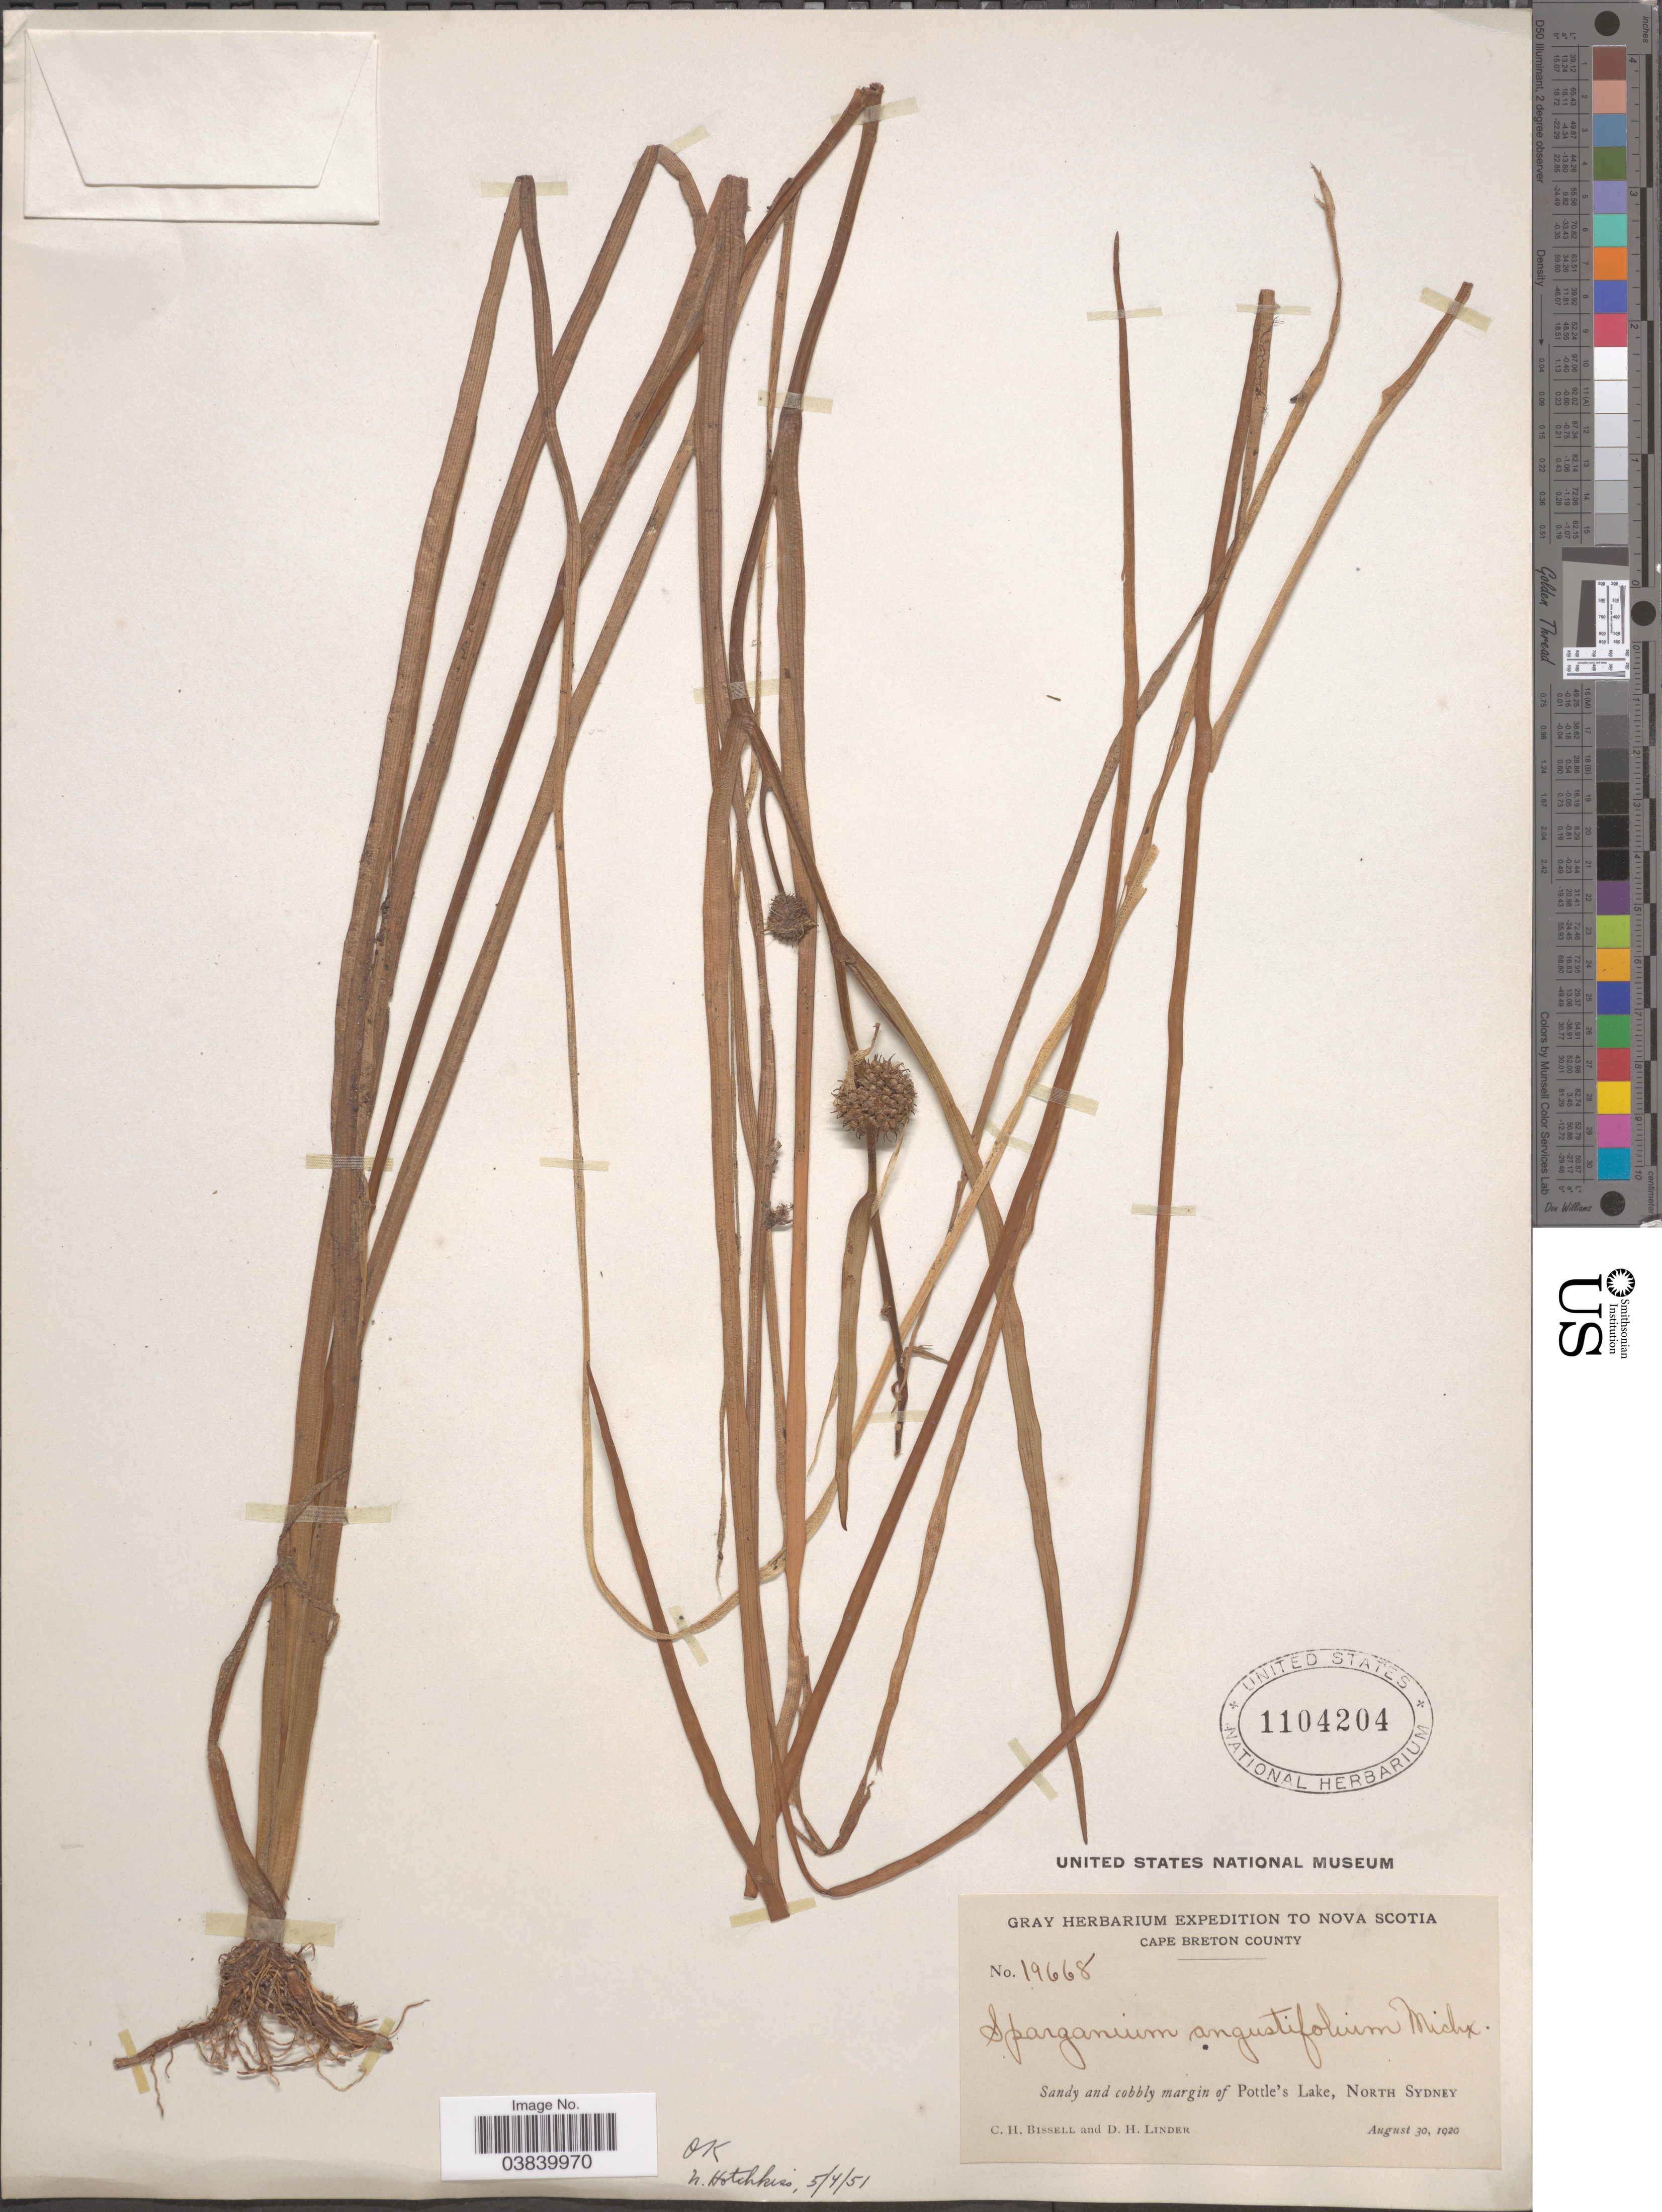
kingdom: Plantae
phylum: Tracheophyta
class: Liliopsida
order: Poales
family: Typhaceae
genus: Sparganium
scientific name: Sparganium angustifolium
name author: Michx.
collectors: C. Bissell & D. Linder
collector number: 19668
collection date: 1920-08-30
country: Canada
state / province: Nova Scotia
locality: Cape Breton County, margin of Pottle's Lake, North Sydney.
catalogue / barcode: US 1104204